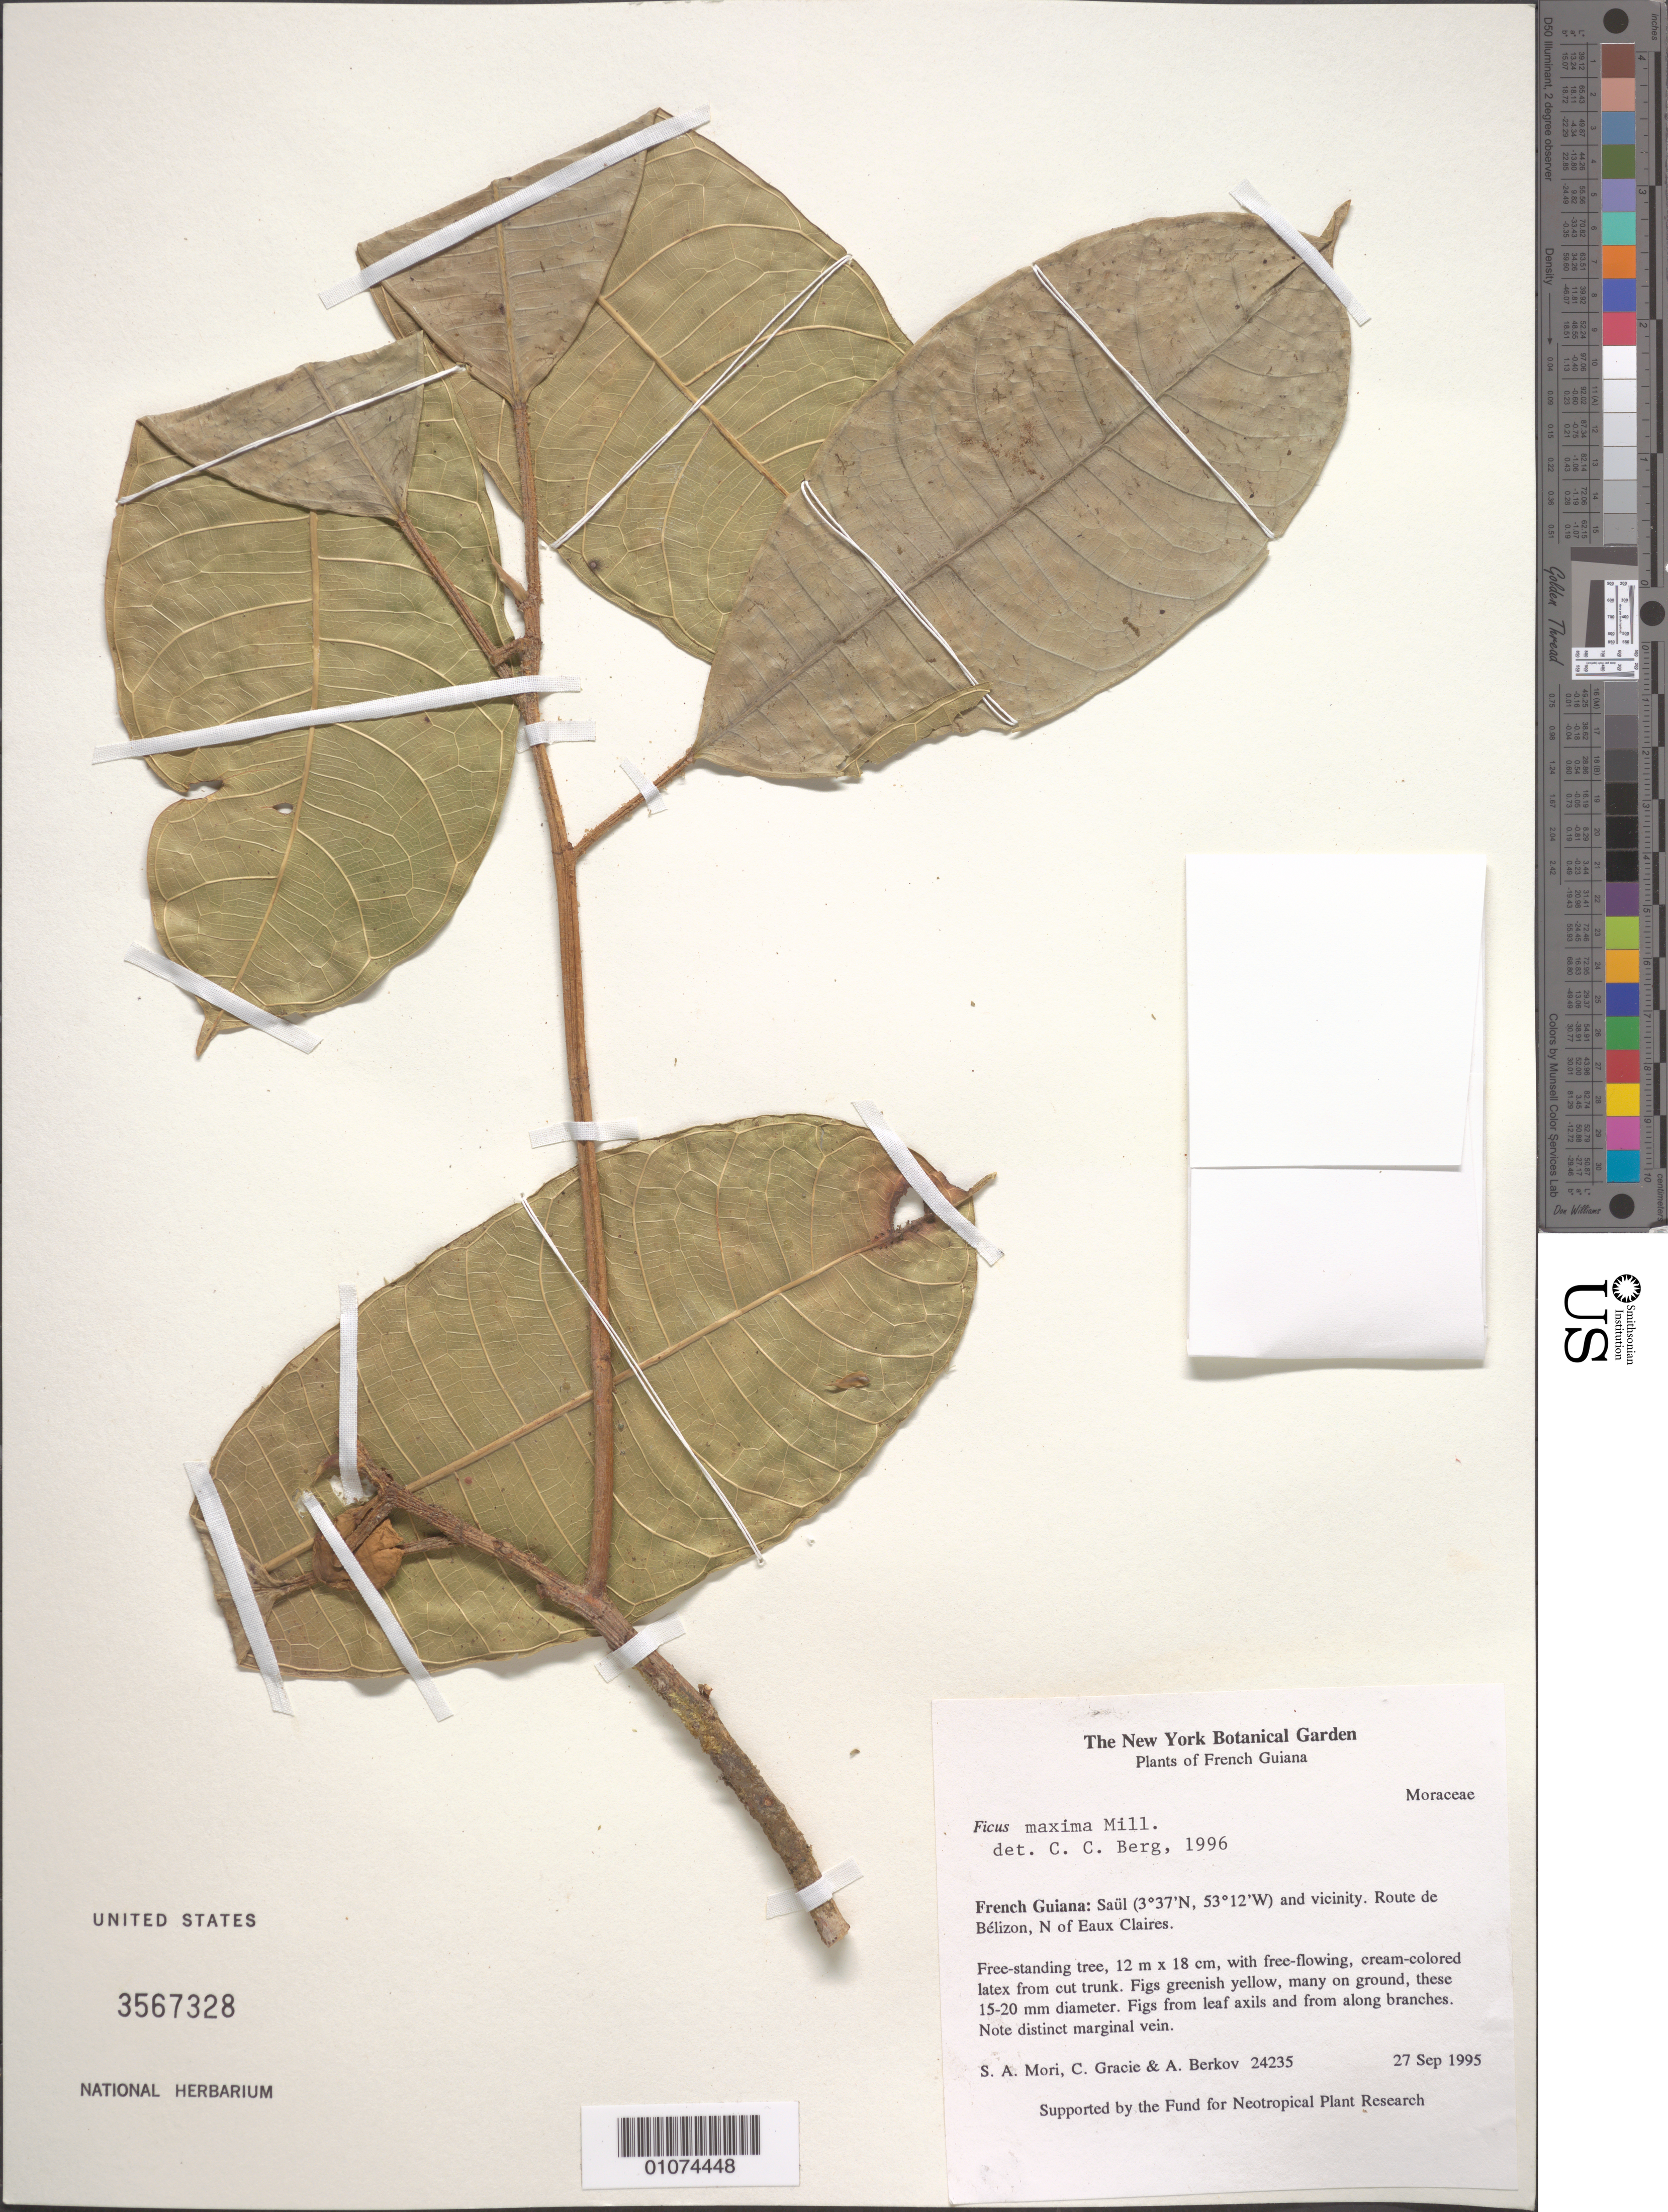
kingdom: Plantae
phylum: Tracheophyta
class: Magnoliopsida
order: Rosales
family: Moraceae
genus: Ficus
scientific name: Ficus maxima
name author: Mill.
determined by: Berg, C. C.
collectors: S. Mori, C. A. Gracie & A. Berkov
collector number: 24235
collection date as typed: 27-Sep-95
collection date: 1995-09-27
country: French Guiana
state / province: Saint-Laurent-du-Maroni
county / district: Saül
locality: Route de Belizon, N of Eaux Claires.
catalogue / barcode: US 3567328